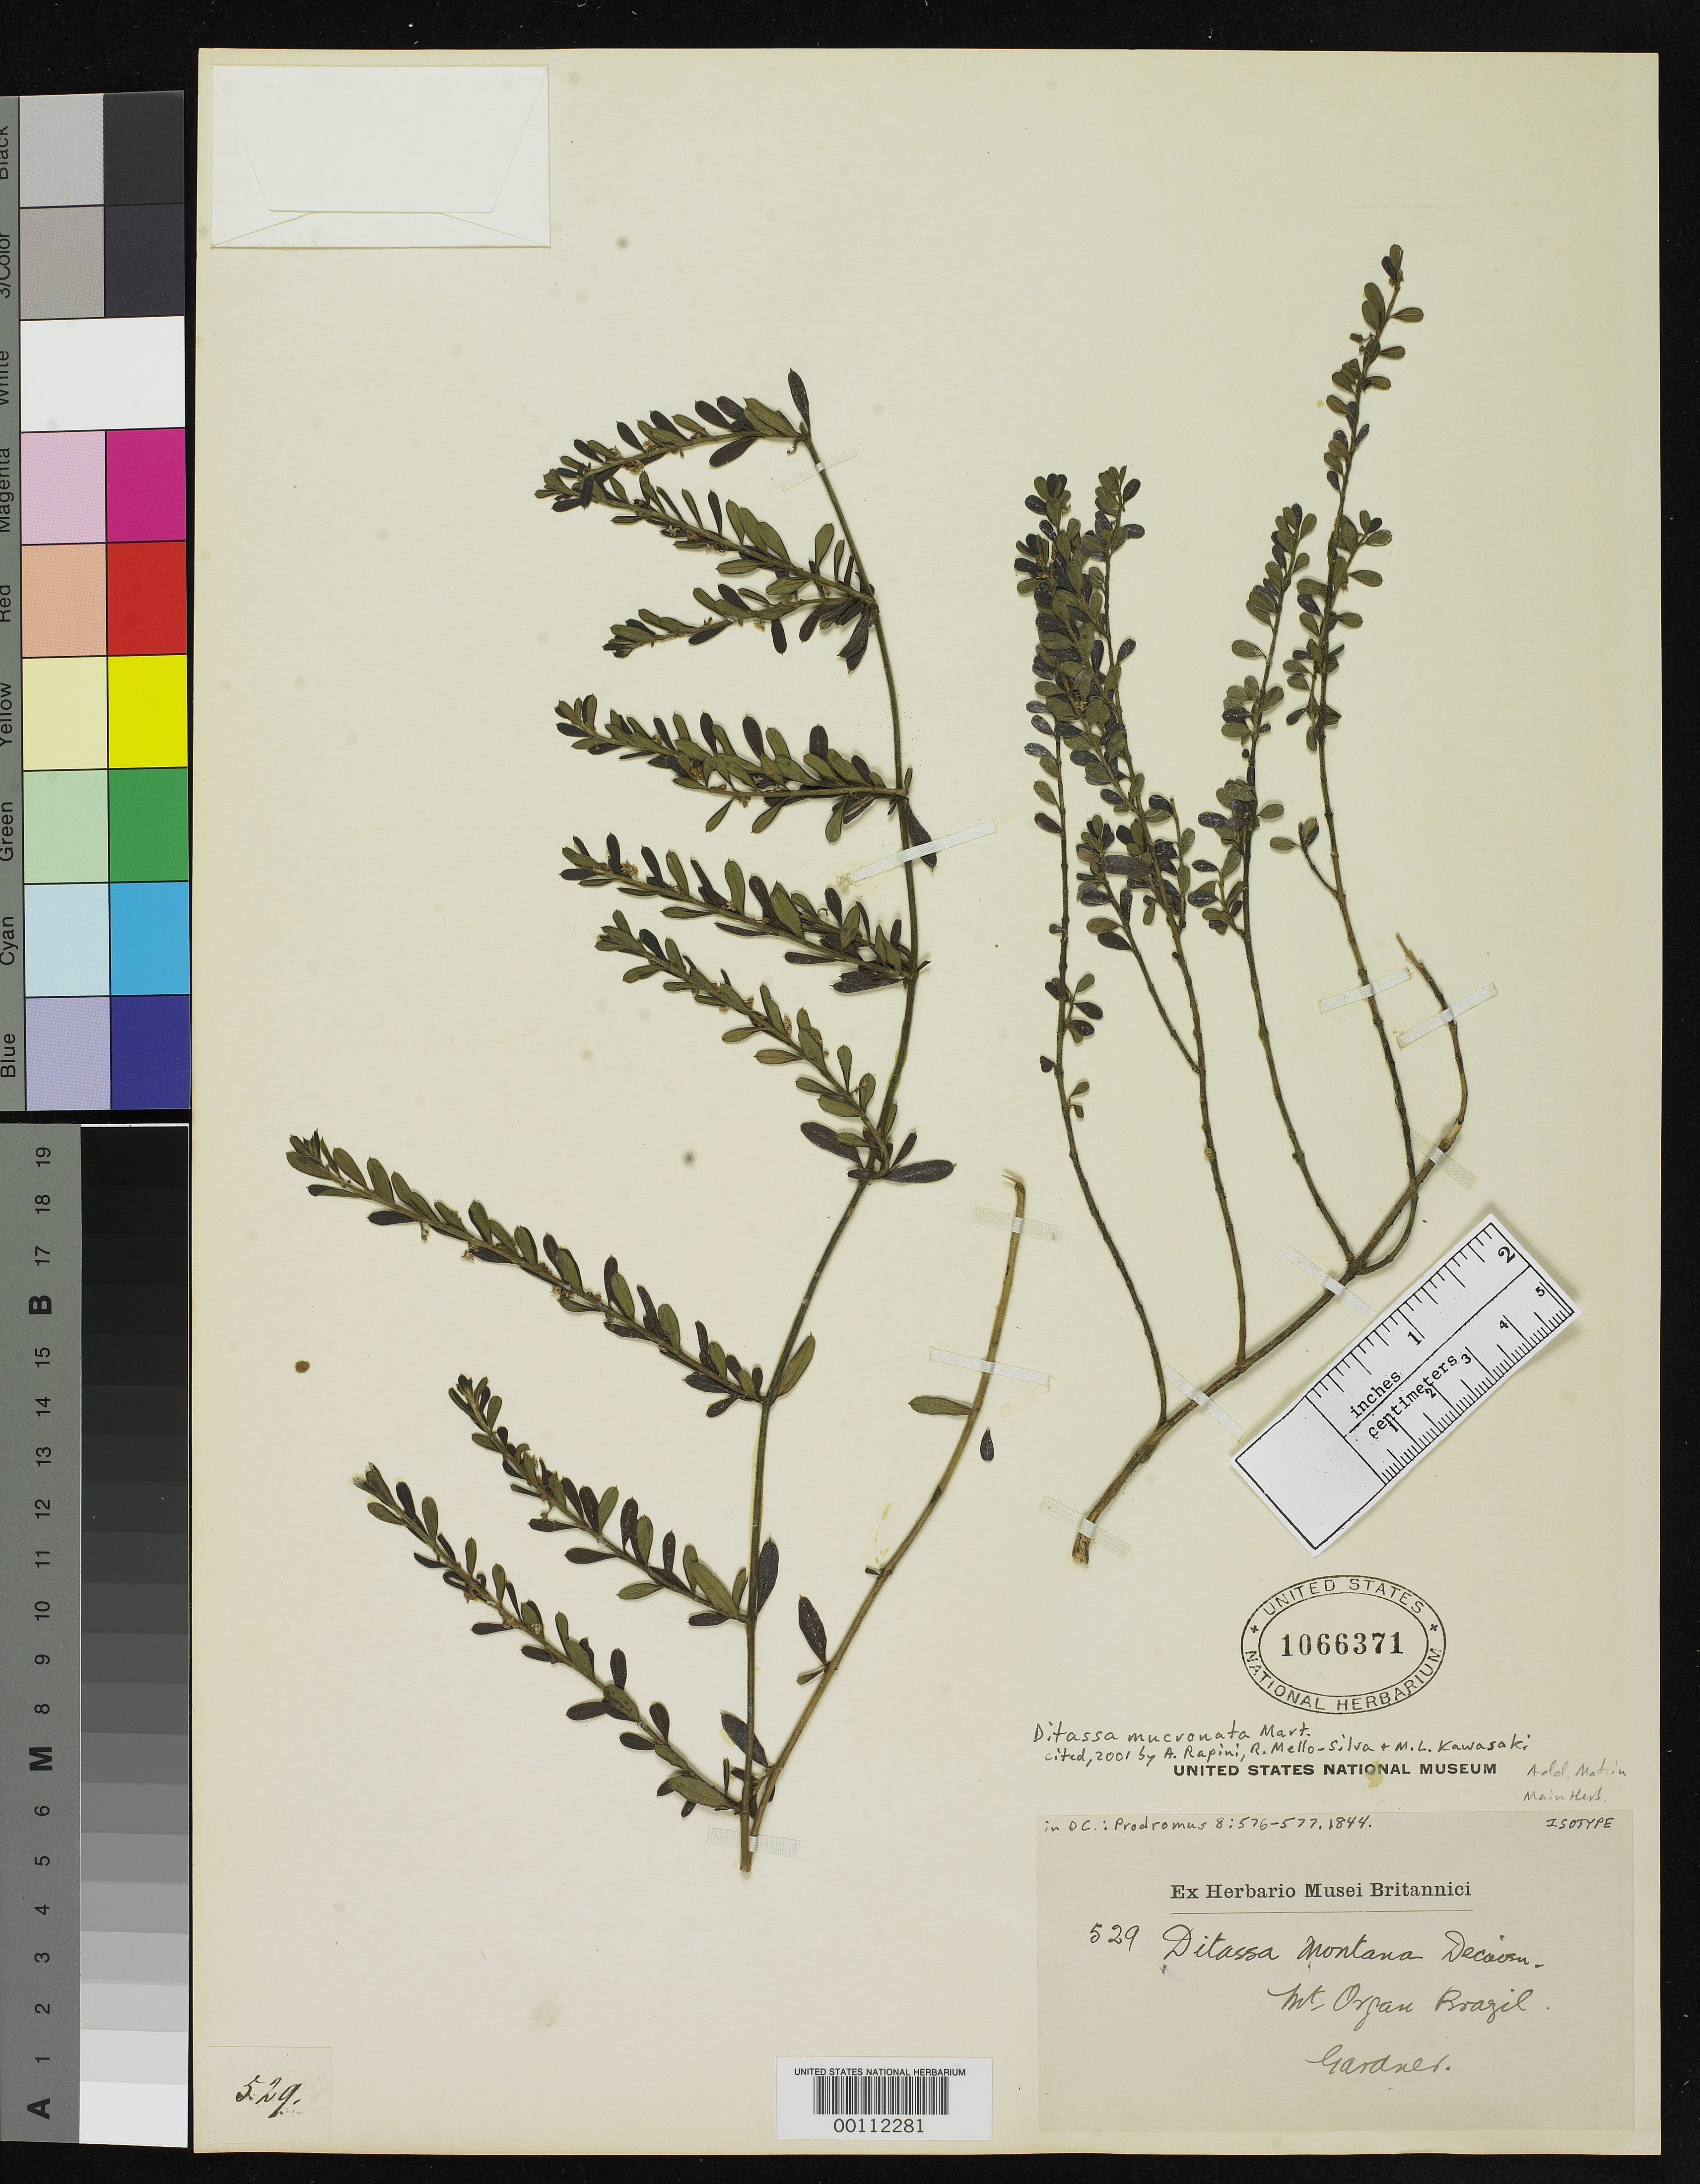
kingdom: Plantae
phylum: Tracheophyta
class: Magnoliopsida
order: Gentianales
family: Apocynaceae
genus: Ditassa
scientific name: Ditassa montana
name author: Decne. in DC.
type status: Isotype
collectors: G. Gardner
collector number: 529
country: Brazil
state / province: Rio de Janeiro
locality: Orgaos Mont.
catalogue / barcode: US 1066371